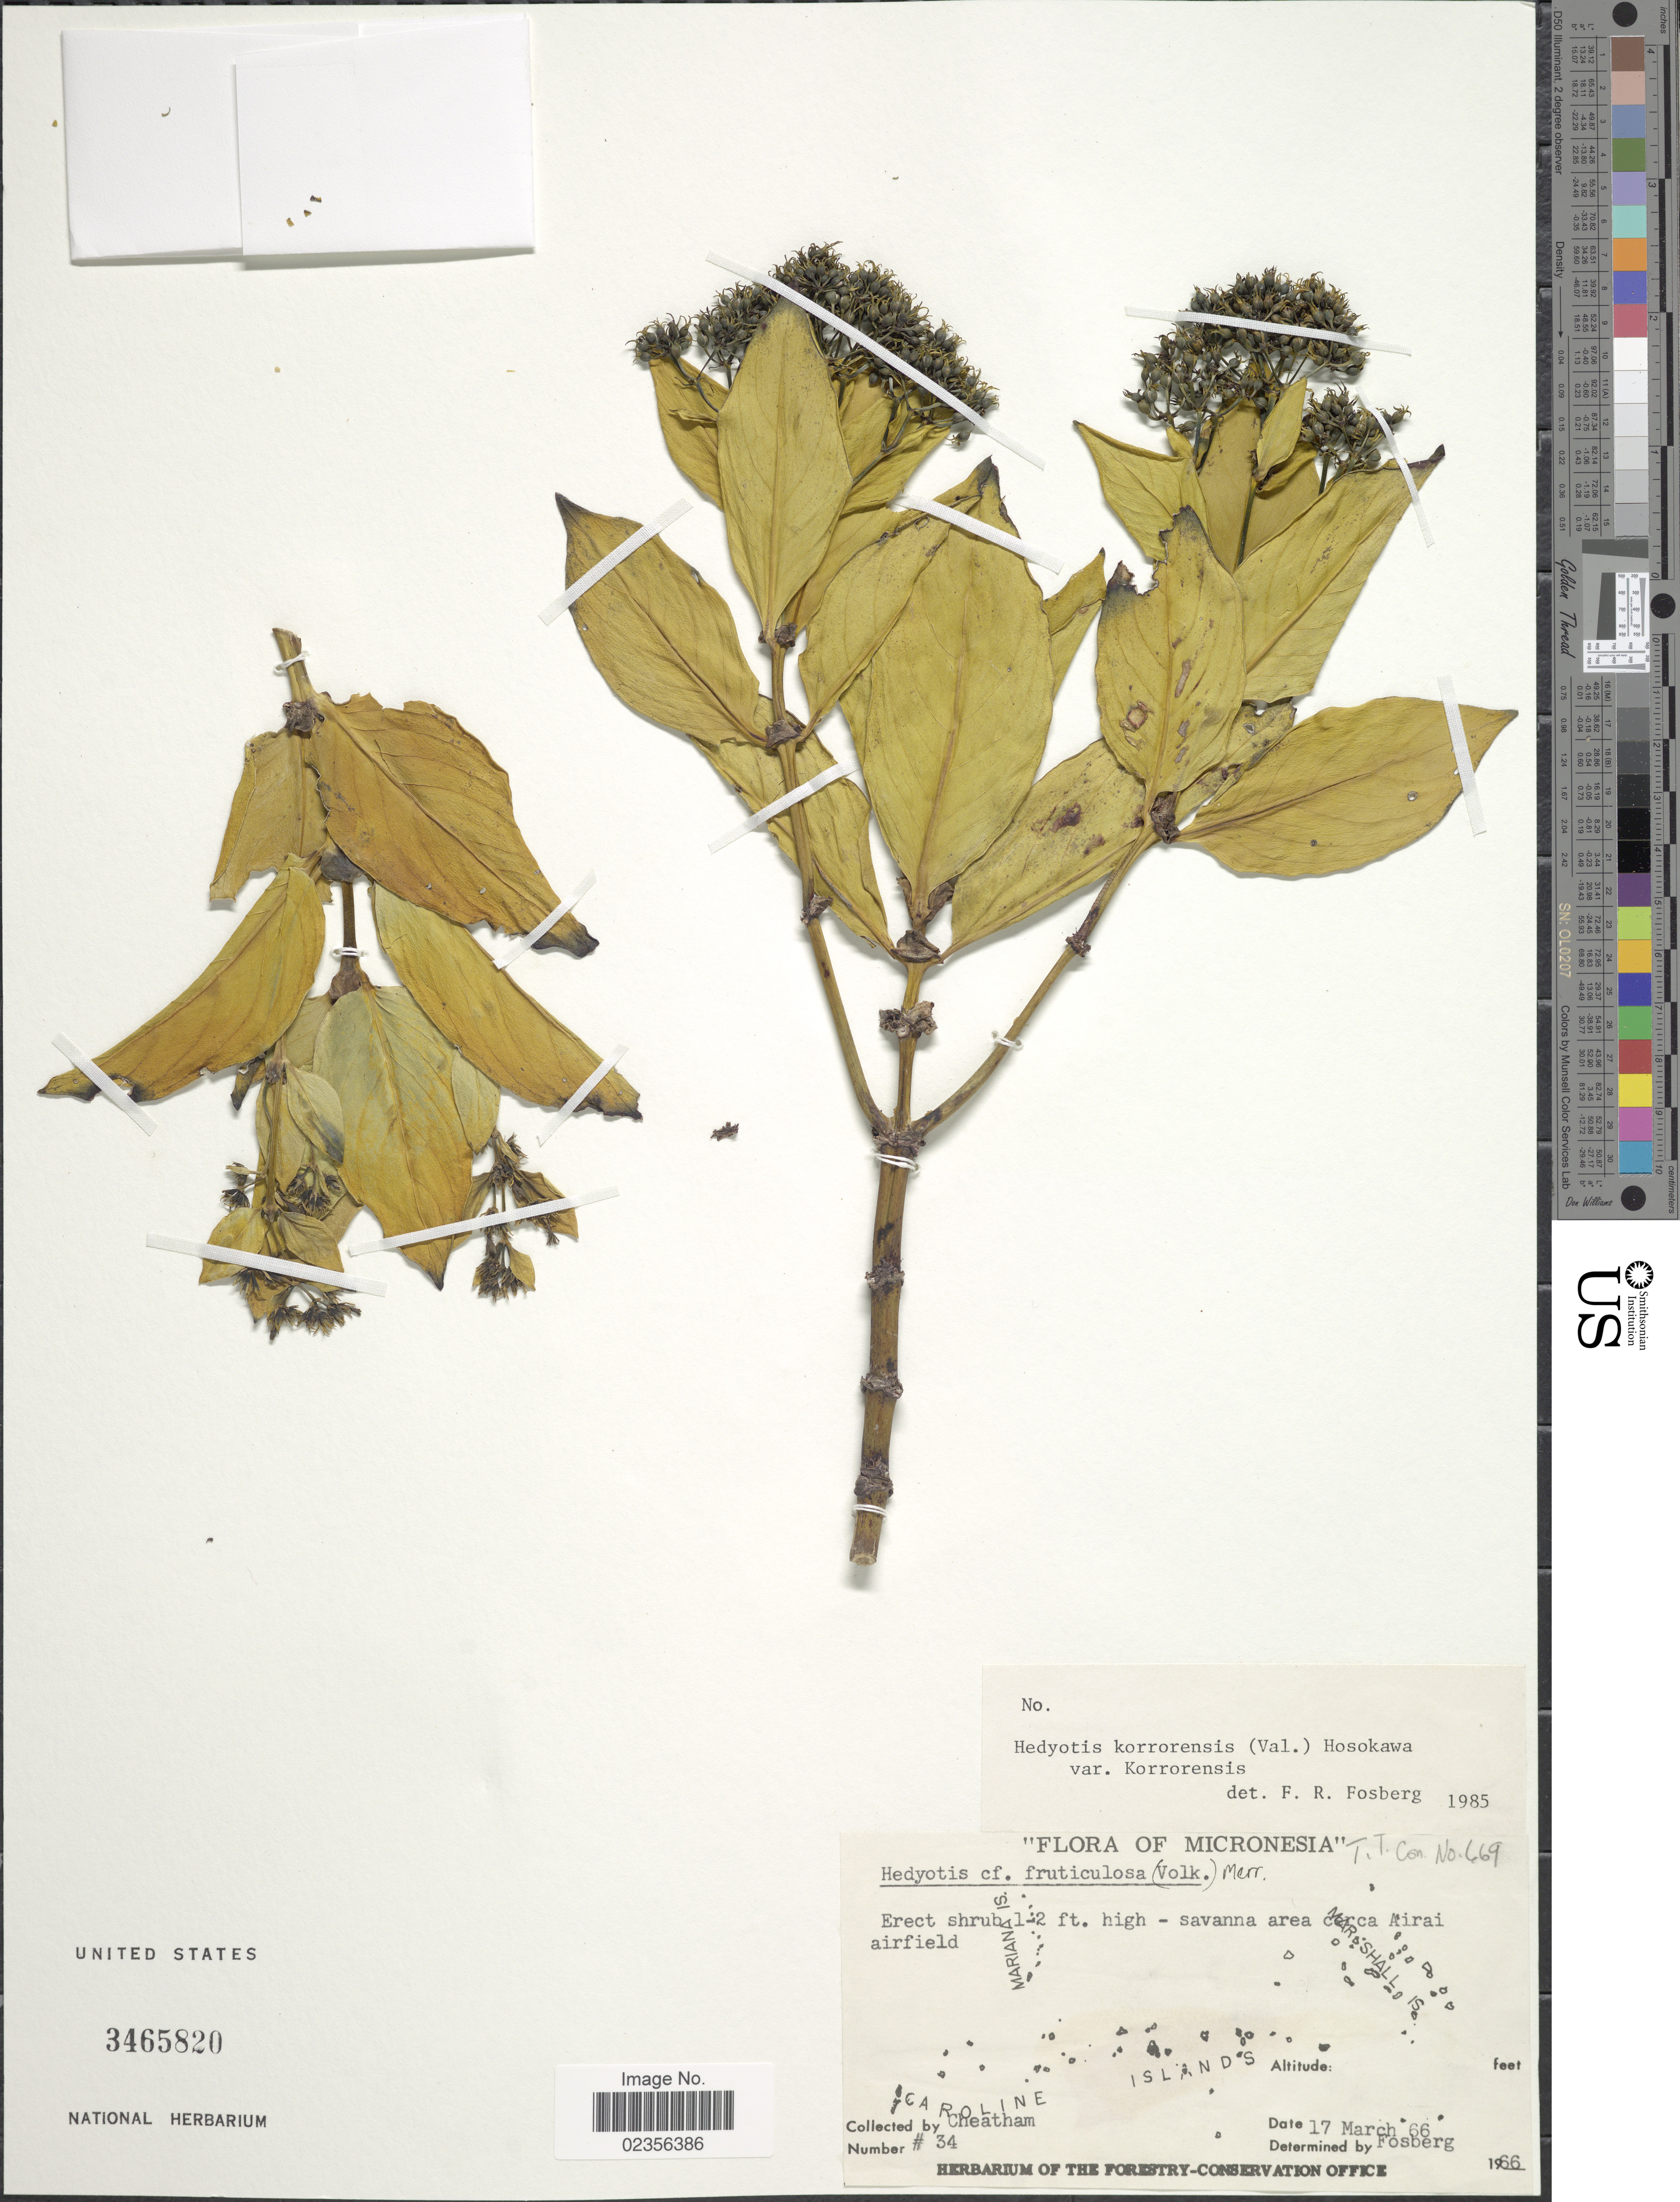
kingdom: Plantae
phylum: Tracheophyta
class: Magnoliopsida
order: Gentianales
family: Rubiaceae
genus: Hedyotis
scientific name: Hedyotis korrorensis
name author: Hosok.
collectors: Cheatham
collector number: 34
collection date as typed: Transcribed d/m/y: 17/3/66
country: Micronesia, Federated States of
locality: Micronesia, Caroline Islands, savanna area cerca Airai airfield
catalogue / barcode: US 3465820